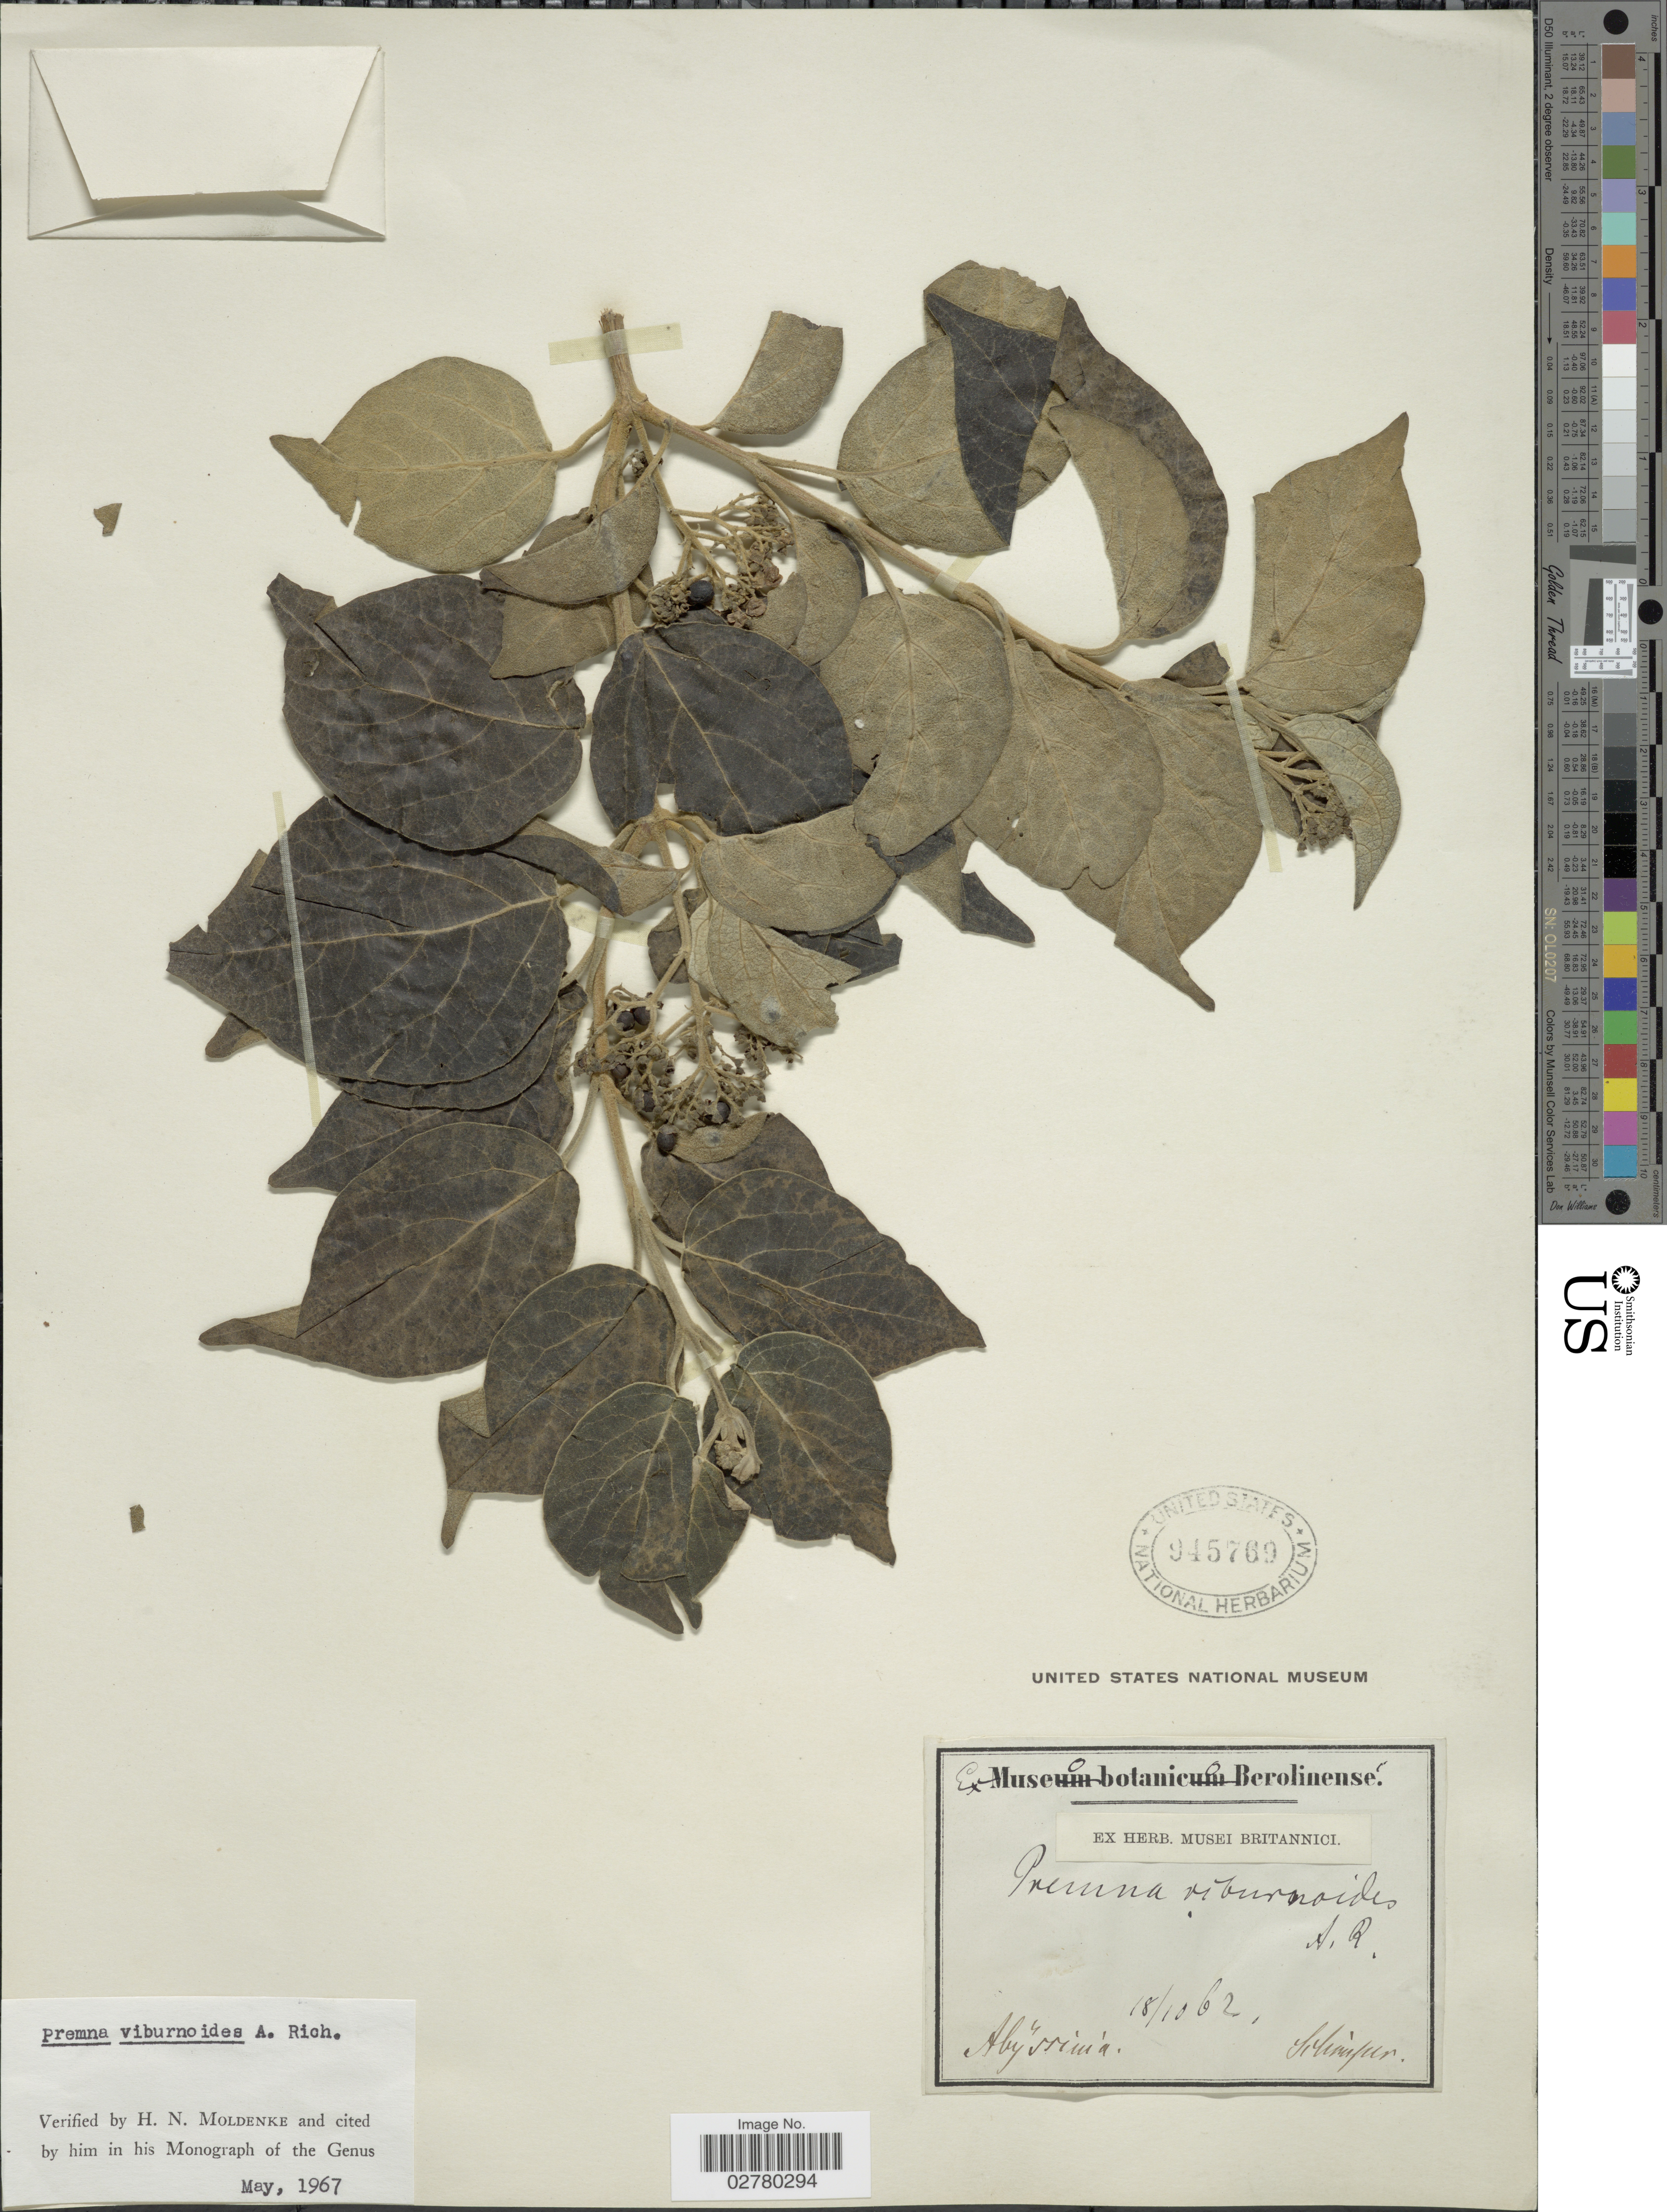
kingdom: Plantae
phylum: Tracheophyta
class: Magnoliopsida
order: Lamiales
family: Lamiaceae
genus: Premna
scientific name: Premna viburnoides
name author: Wall.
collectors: -. Schimper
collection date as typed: Transcribed d/m/y: 18/10/62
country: Ethiopia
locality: Abyssinia.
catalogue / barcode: US 945769